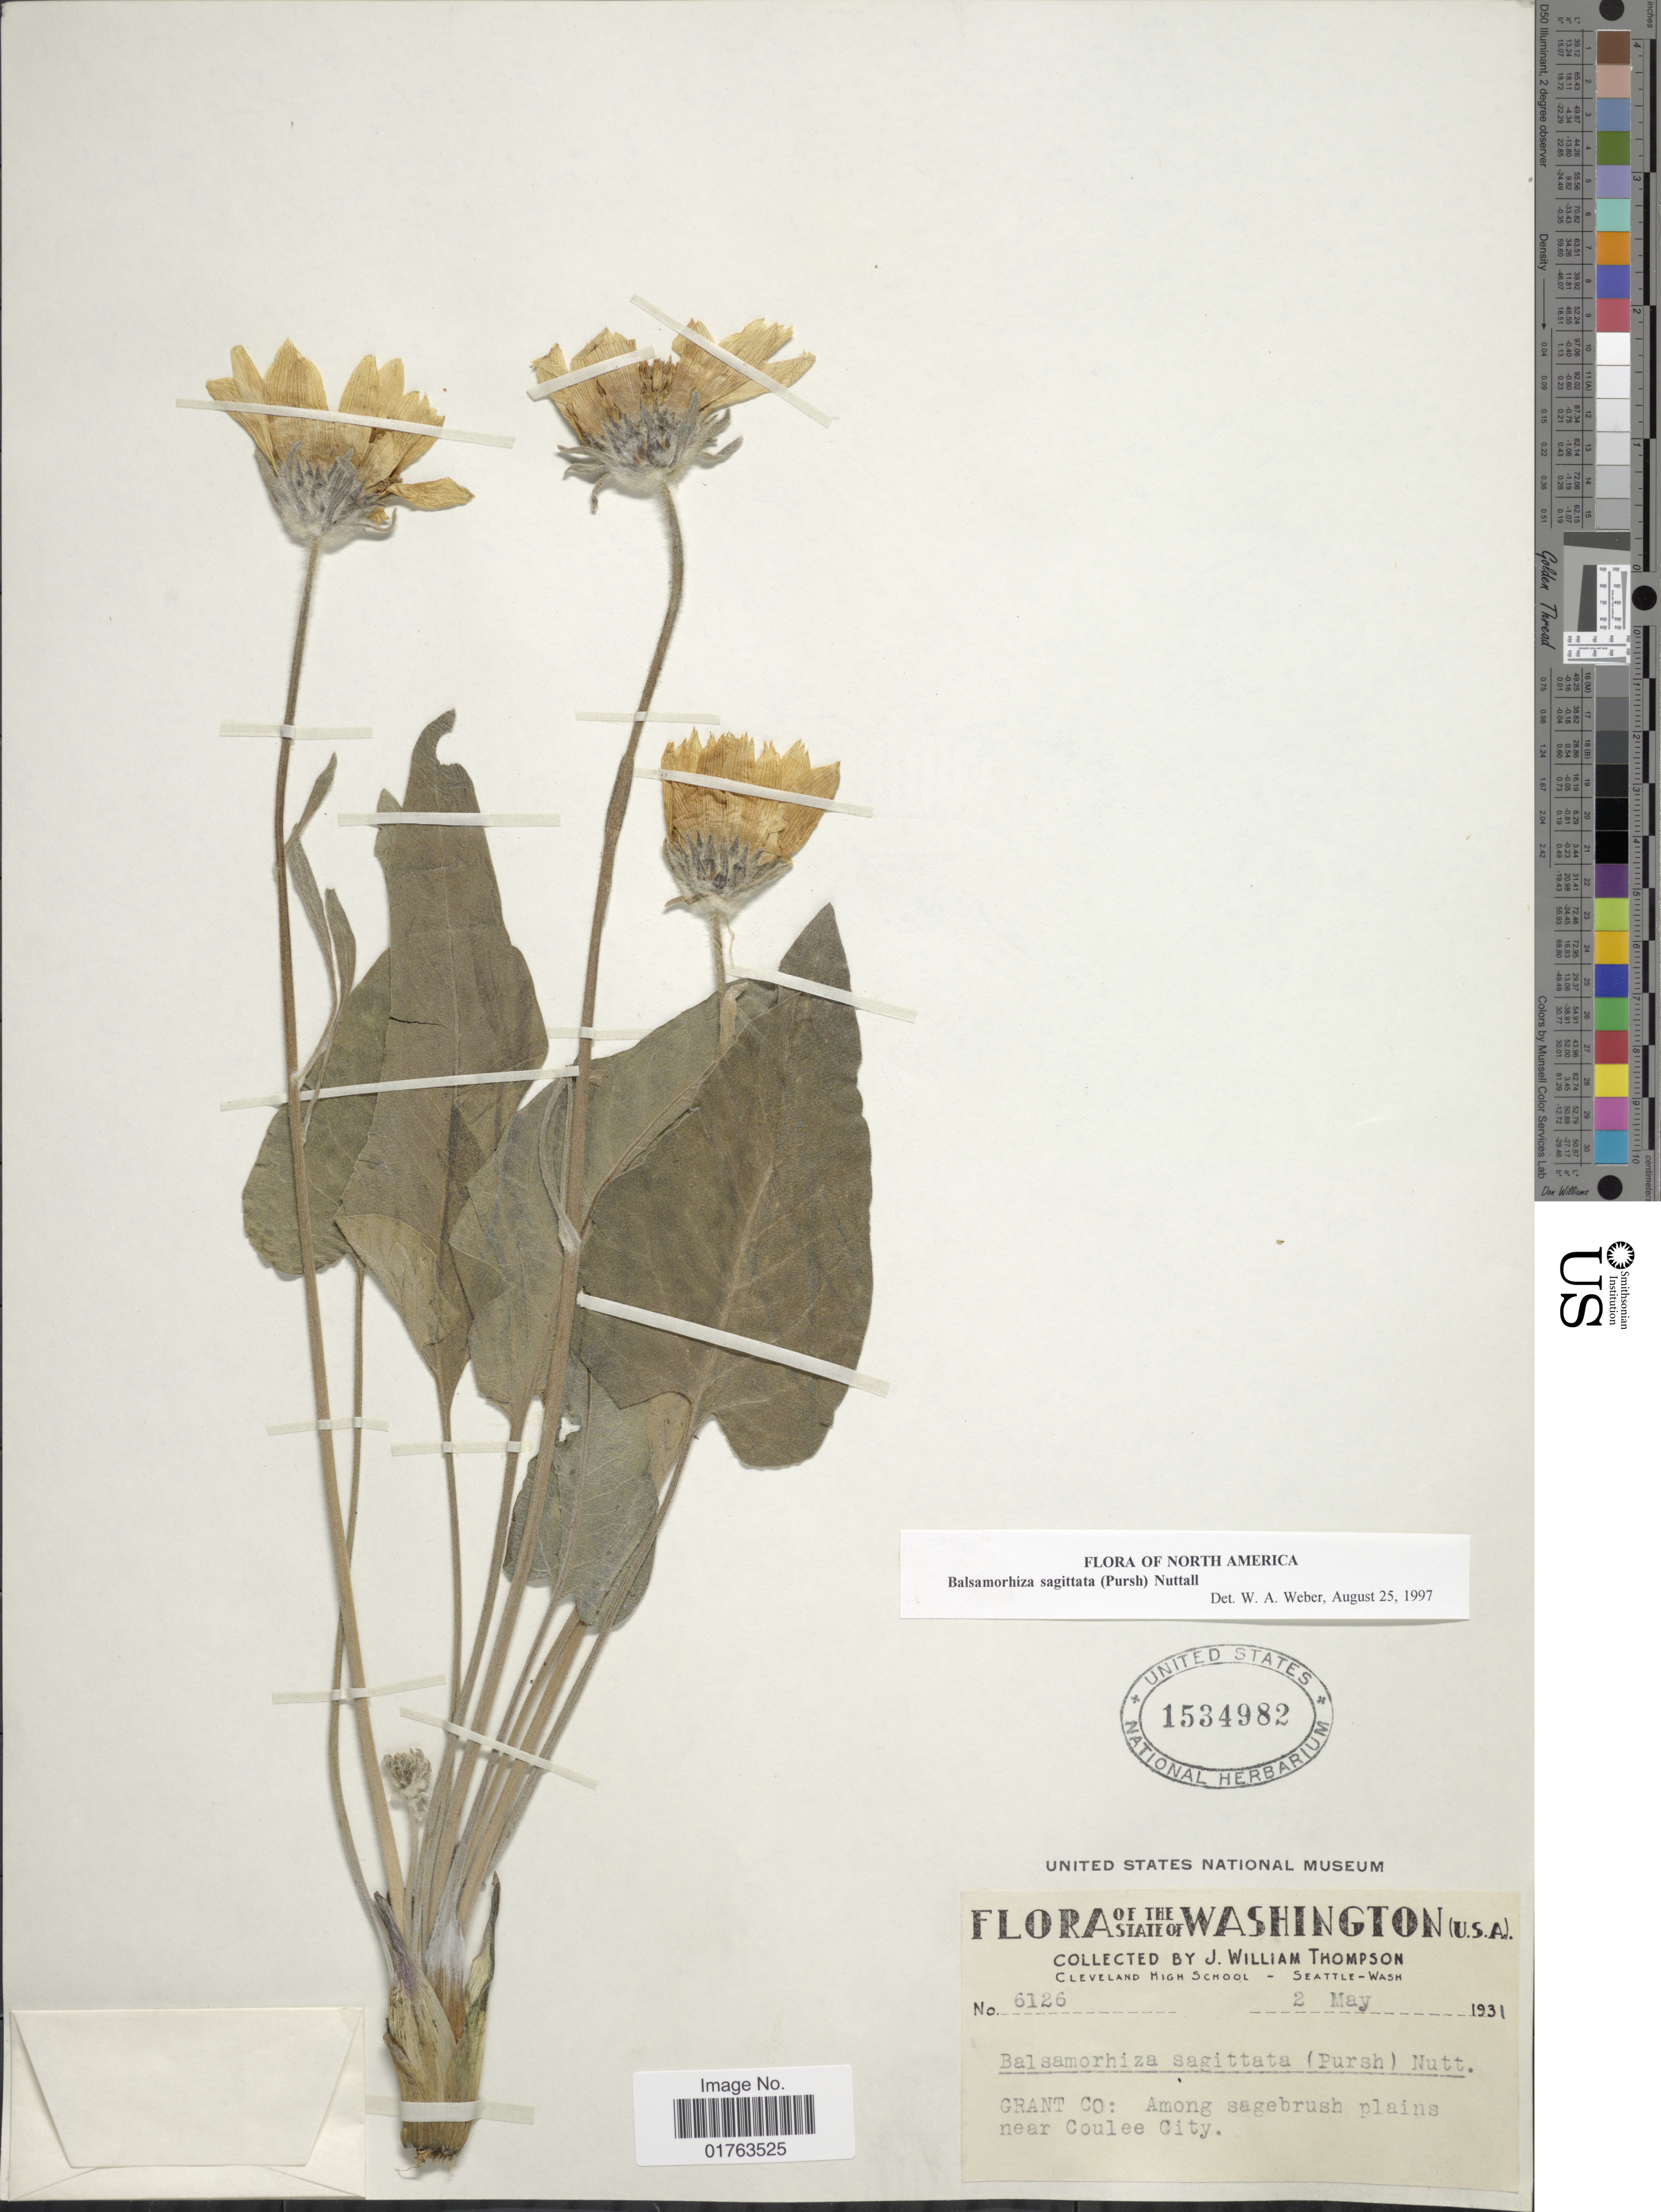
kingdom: Plantae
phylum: Tracheophyta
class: Magnoliopsida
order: Asterales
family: Asteraceae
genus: Balsamorhiza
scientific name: Balsamorhiza sagittata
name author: (Pursh) Nutt.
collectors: J. W. Thompson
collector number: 6126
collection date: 1931-05-02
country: United States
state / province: Washington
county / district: Grant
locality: Grant Co: Among sagebrush plains near Coulee City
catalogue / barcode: US 1534982